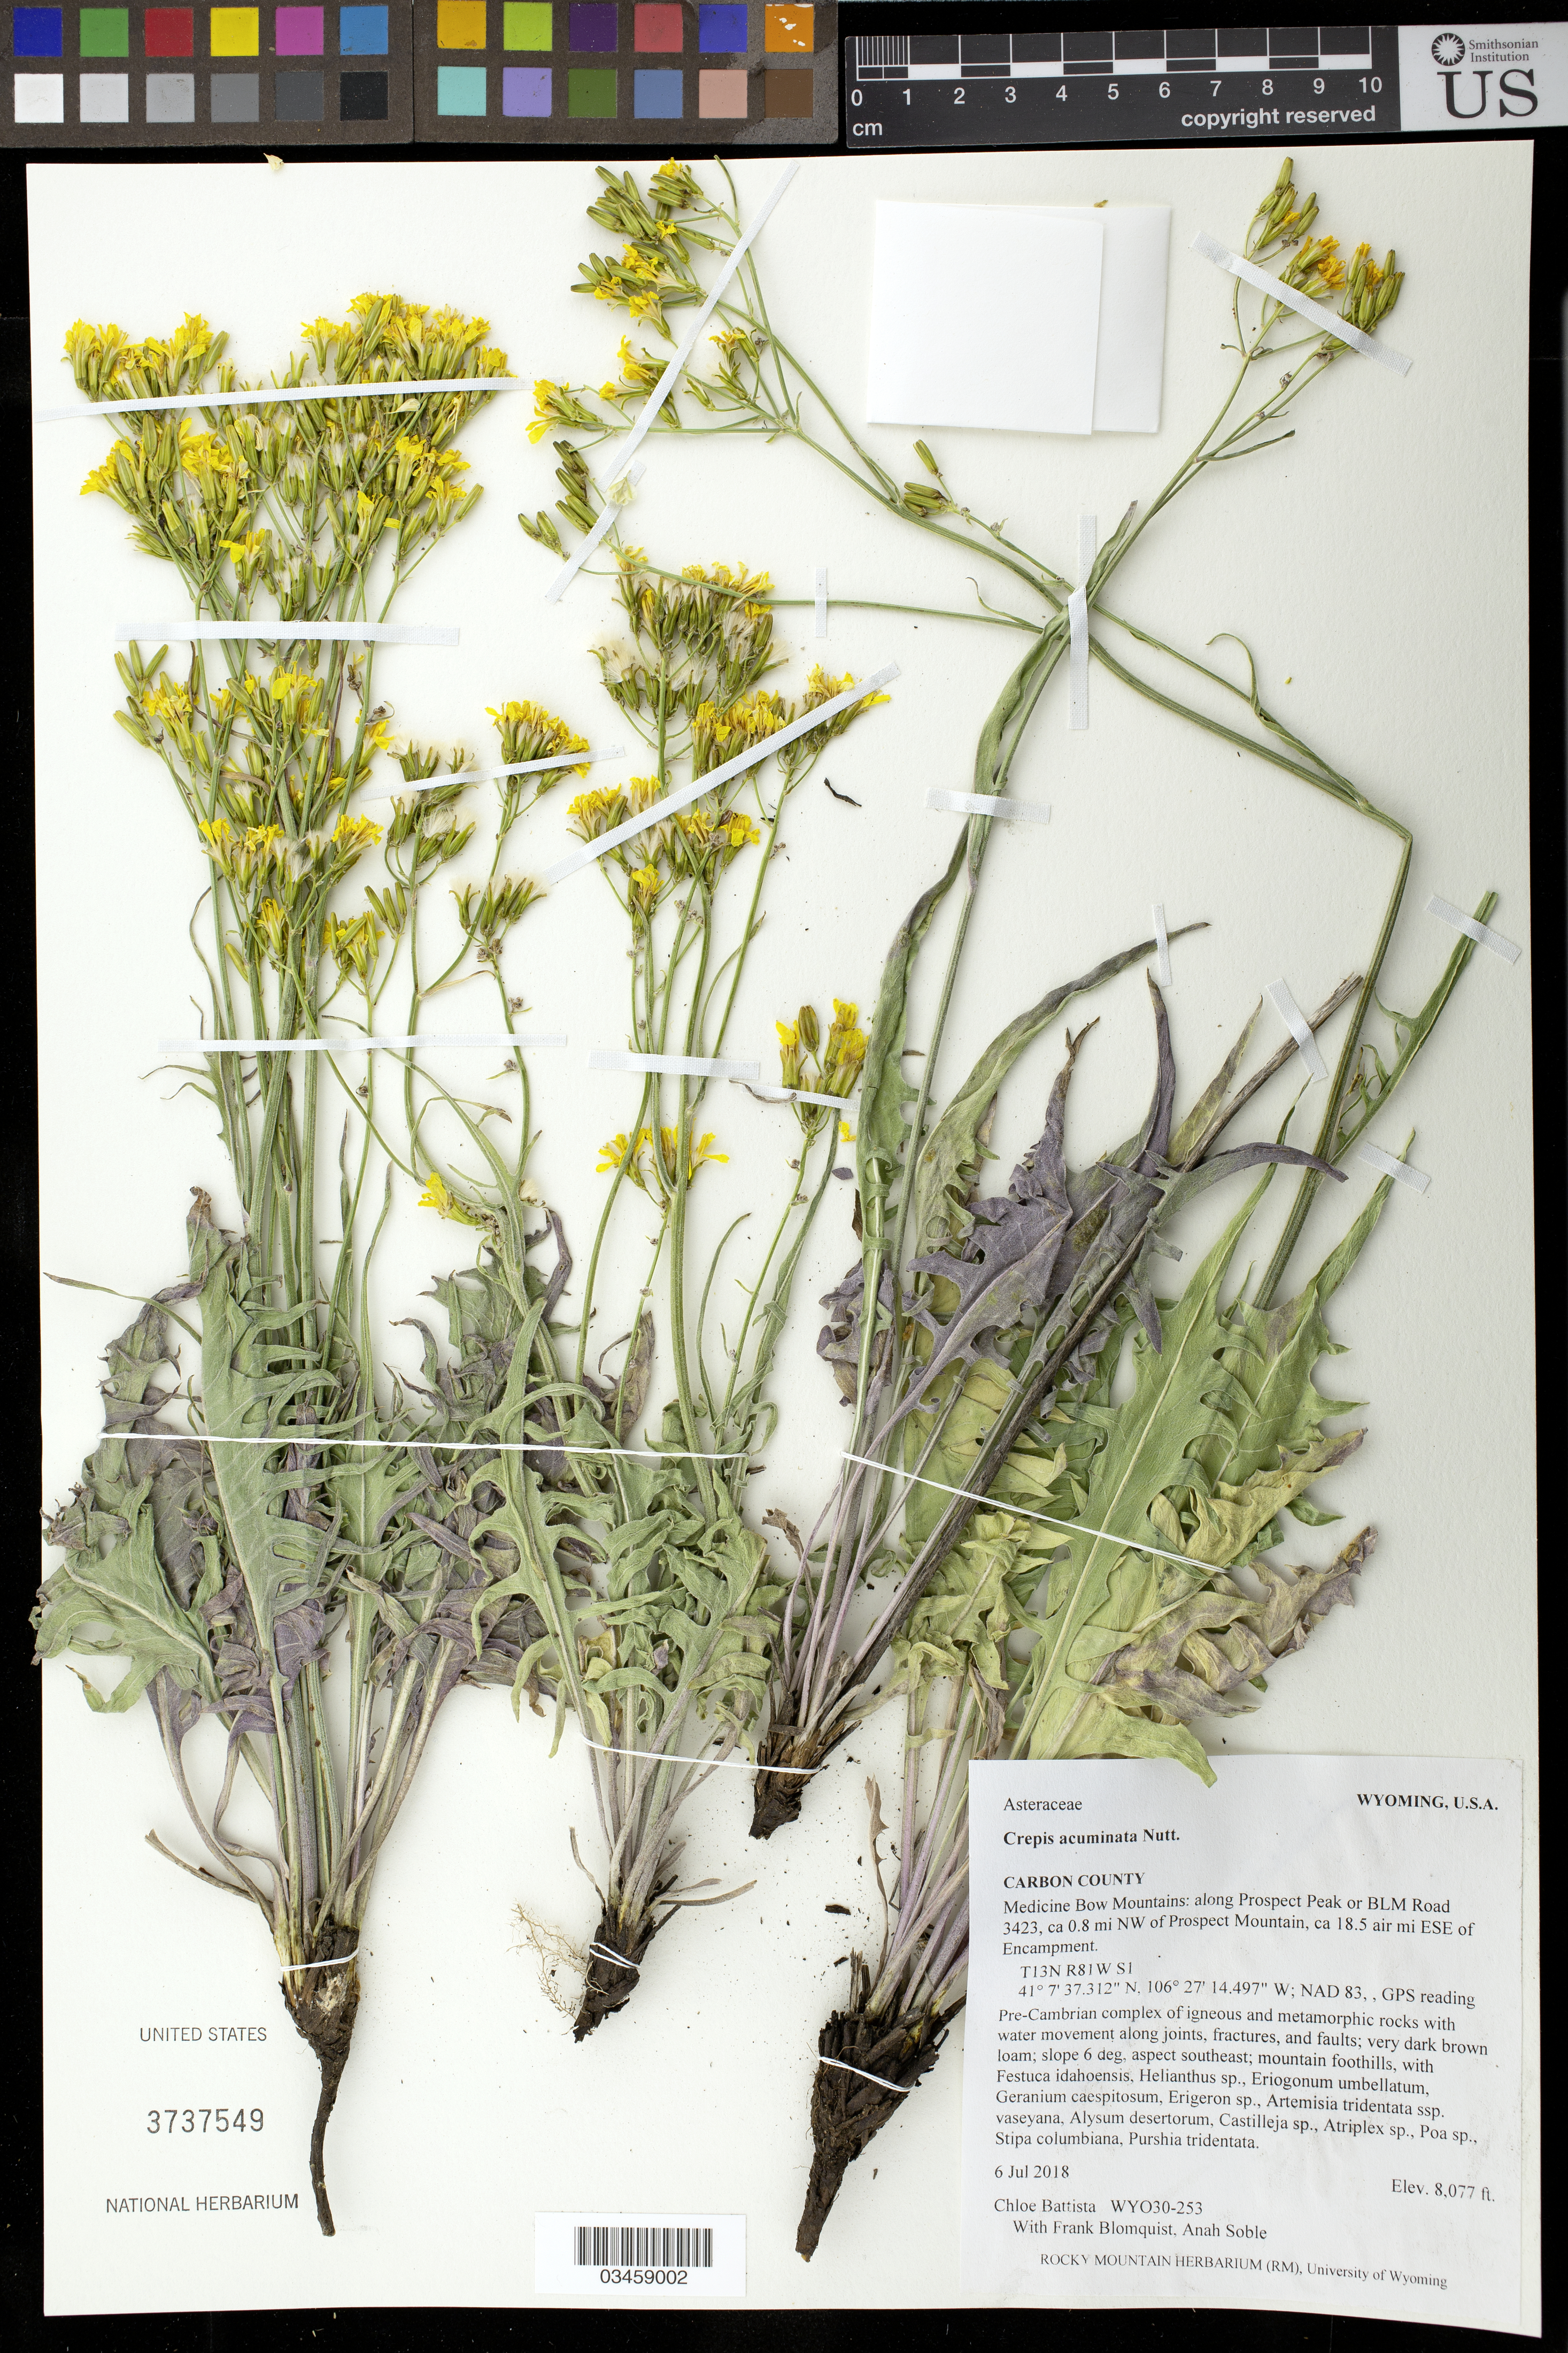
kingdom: Plantae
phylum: Tracheophyta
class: Magnoliopsida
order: Asterales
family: Asteraceae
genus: Crepis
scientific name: Crepis acuminata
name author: Nutt.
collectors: C. Battista, A. Soble & F. Blomquist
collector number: WY030-253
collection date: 2018-07-12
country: United States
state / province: Wyoming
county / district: Carbon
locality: Medicine Bow Mts, along Prospect Peak or BLM Road 3423, 0.8 mi. NW of Prospect Mt, 18.5 air mi. ESE of Encampment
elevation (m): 2462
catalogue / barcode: US 3737549